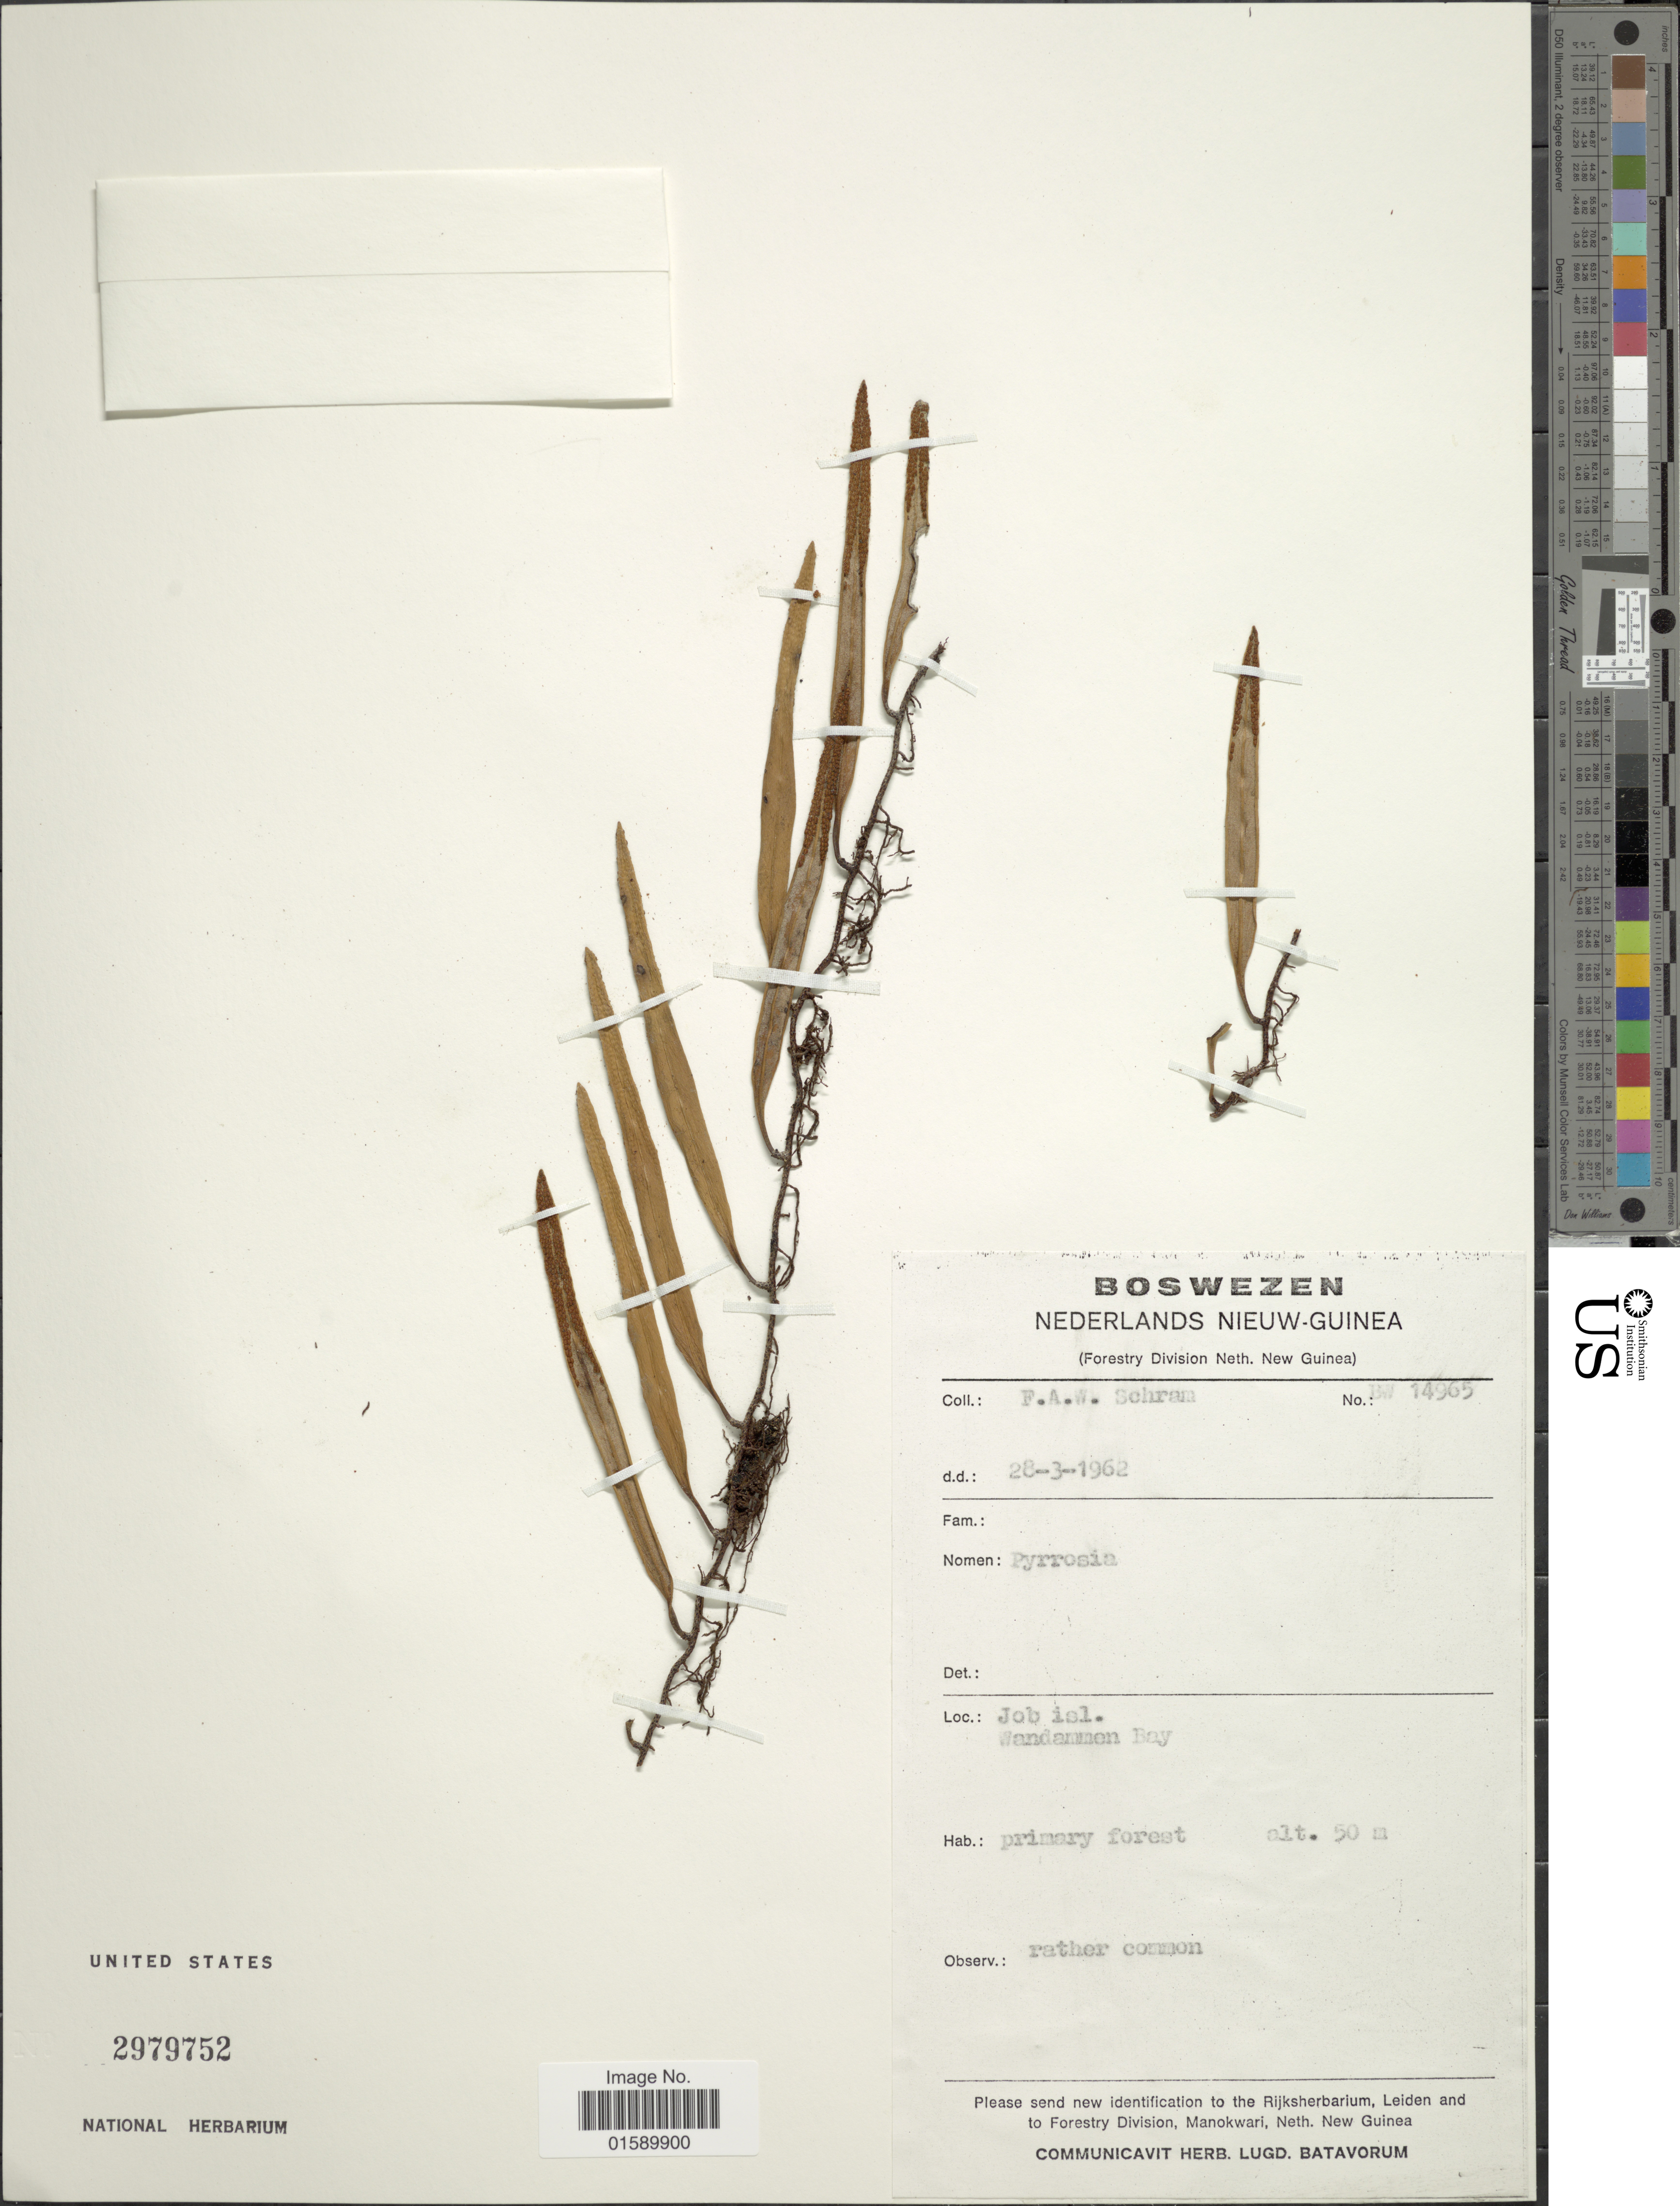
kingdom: Plantae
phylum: Tracheophyta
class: Polypodiopsida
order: Polypodiales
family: Polypodiaceae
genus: Pyrrosia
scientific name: Pyrrosia sp.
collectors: F.A.W. Schram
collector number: BW14965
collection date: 1962-03-28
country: Indonesia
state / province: Papua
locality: Nederlands Nieuw-Guinea. Job Isl. Wandammon Bay. [interpreted]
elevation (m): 50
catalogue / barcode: US 2979752